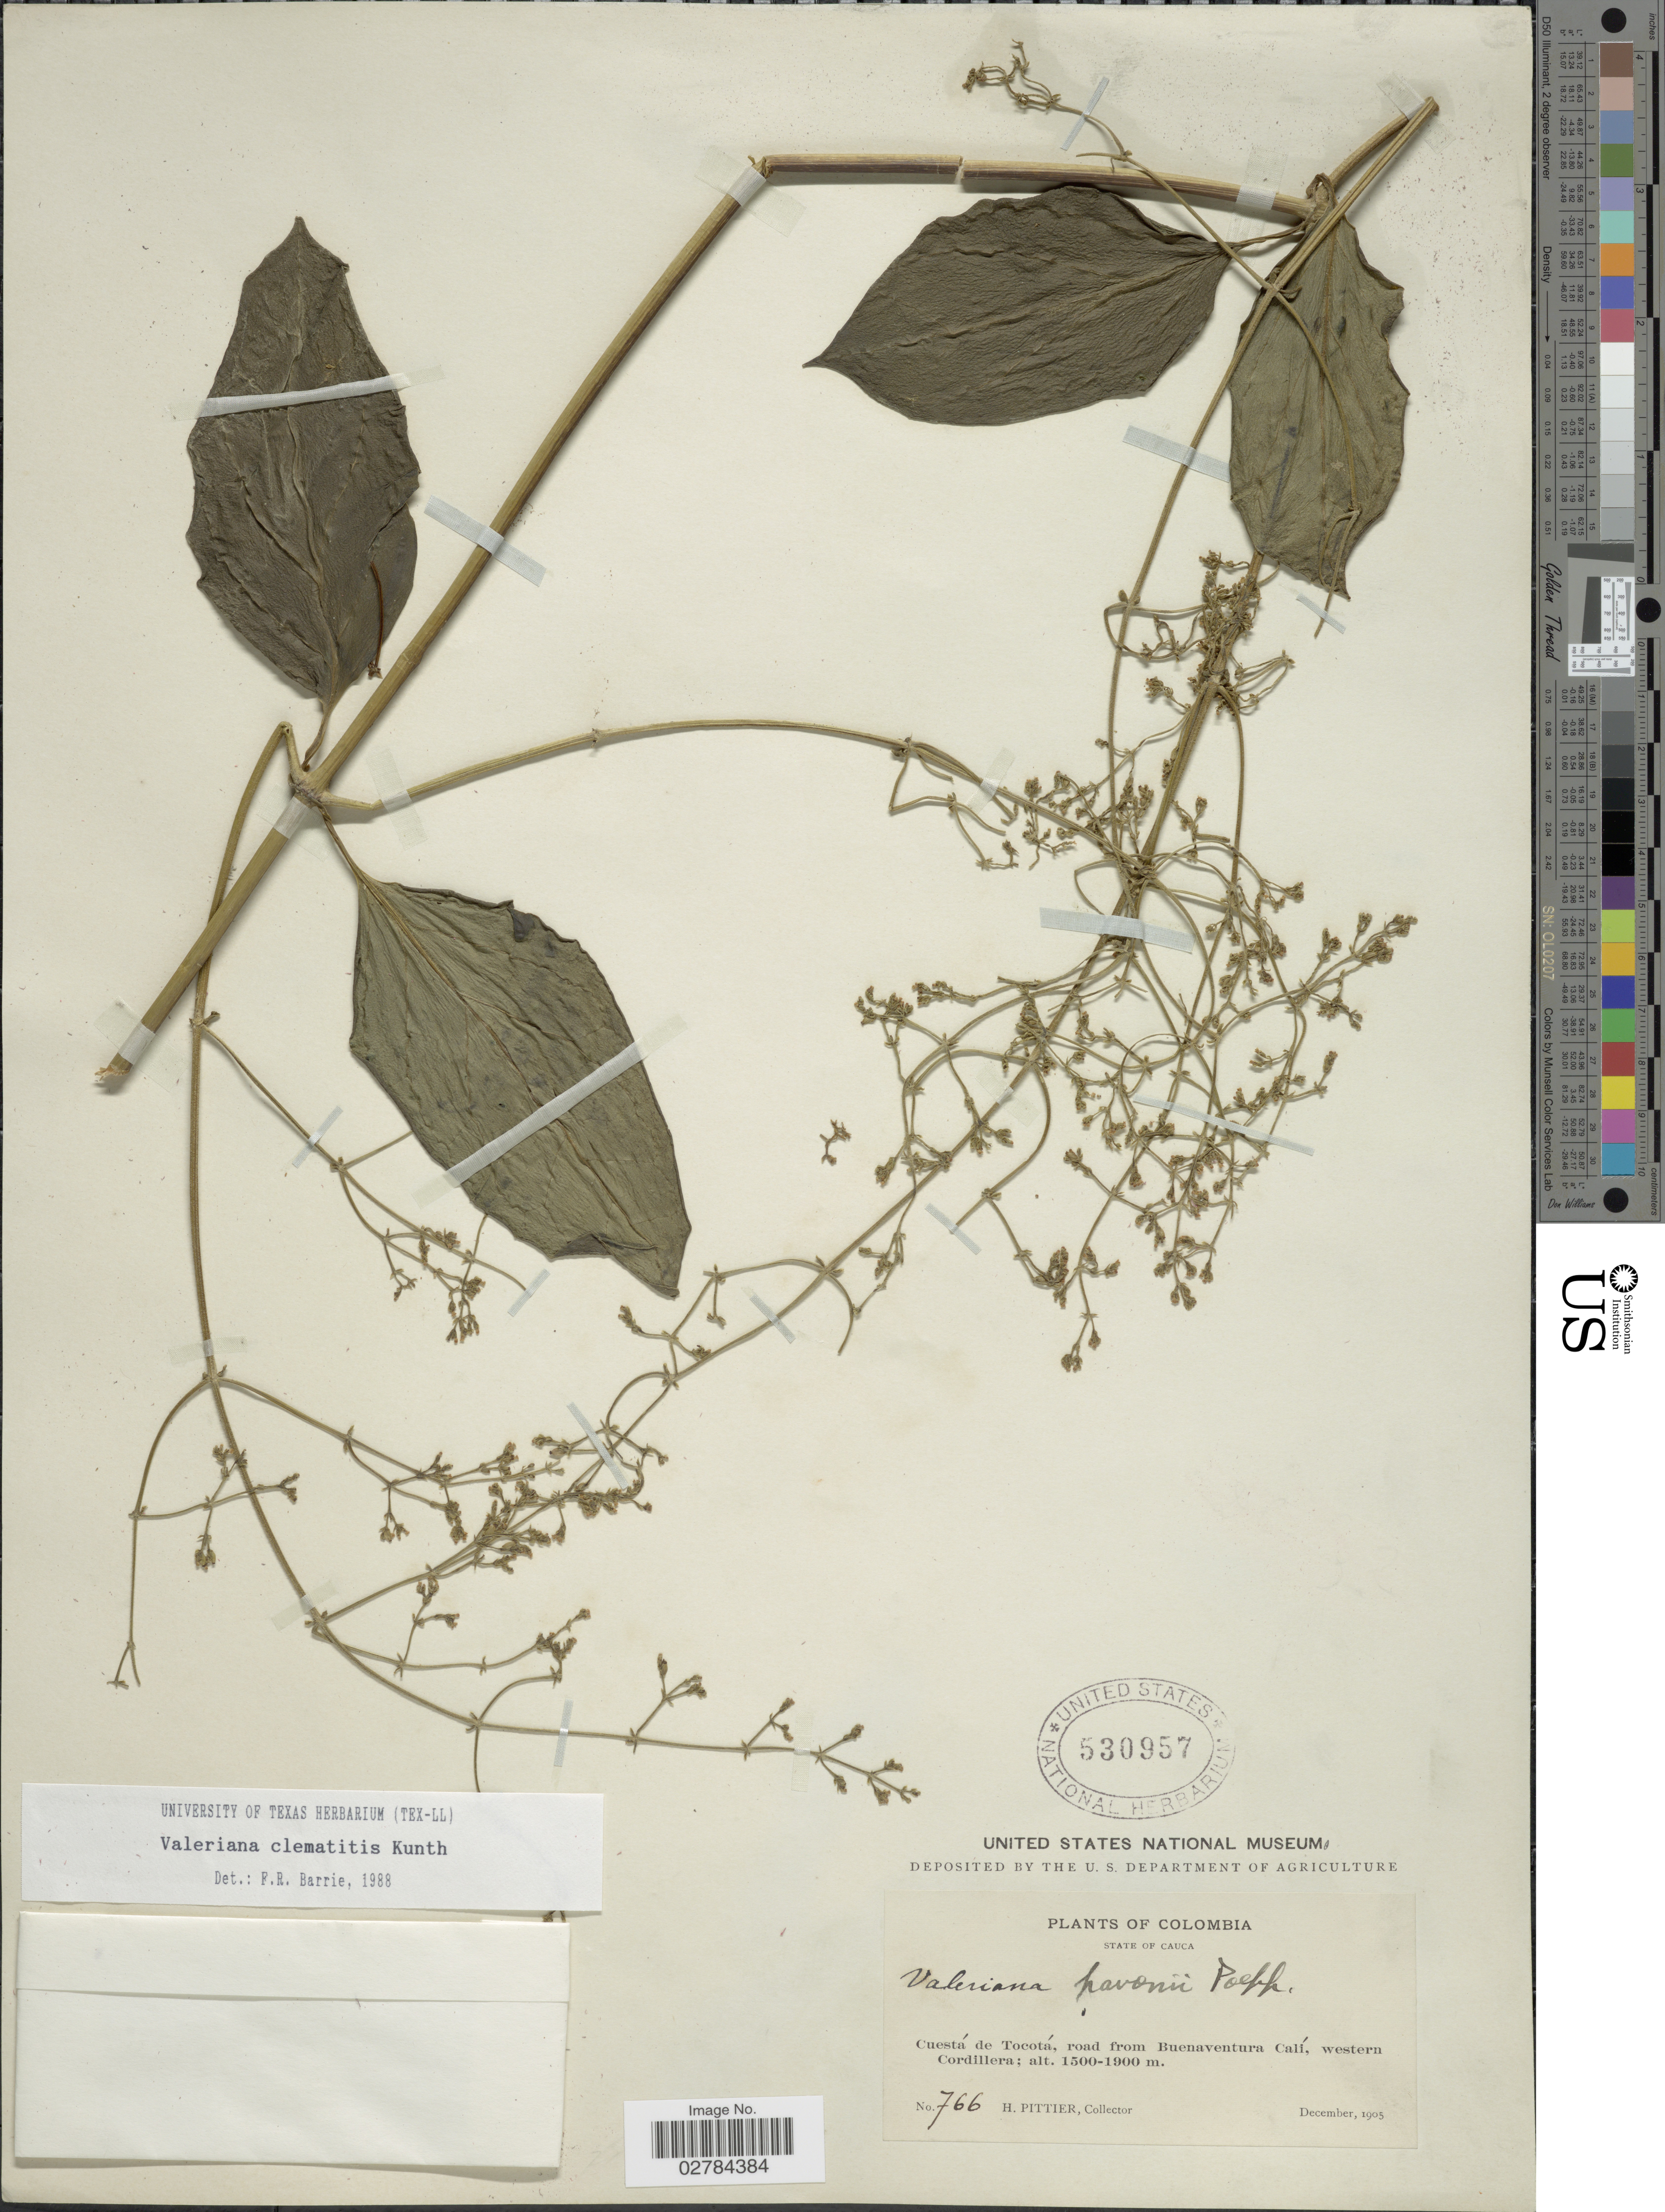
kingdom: Plantae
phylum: Tracheophyta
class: Magnoliopsida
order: Dipsacales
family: Caprifoliaceae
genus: Valeriana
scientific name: Valeriana clematitis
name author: Kunth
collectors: H. F. Pittier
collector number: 766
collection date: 1905-12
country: Colombia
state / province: Cauca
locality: Cuestá de Tocotá, road from Buenaventura Calí, western Cordillera.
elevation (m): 1500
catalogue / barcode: US 530957